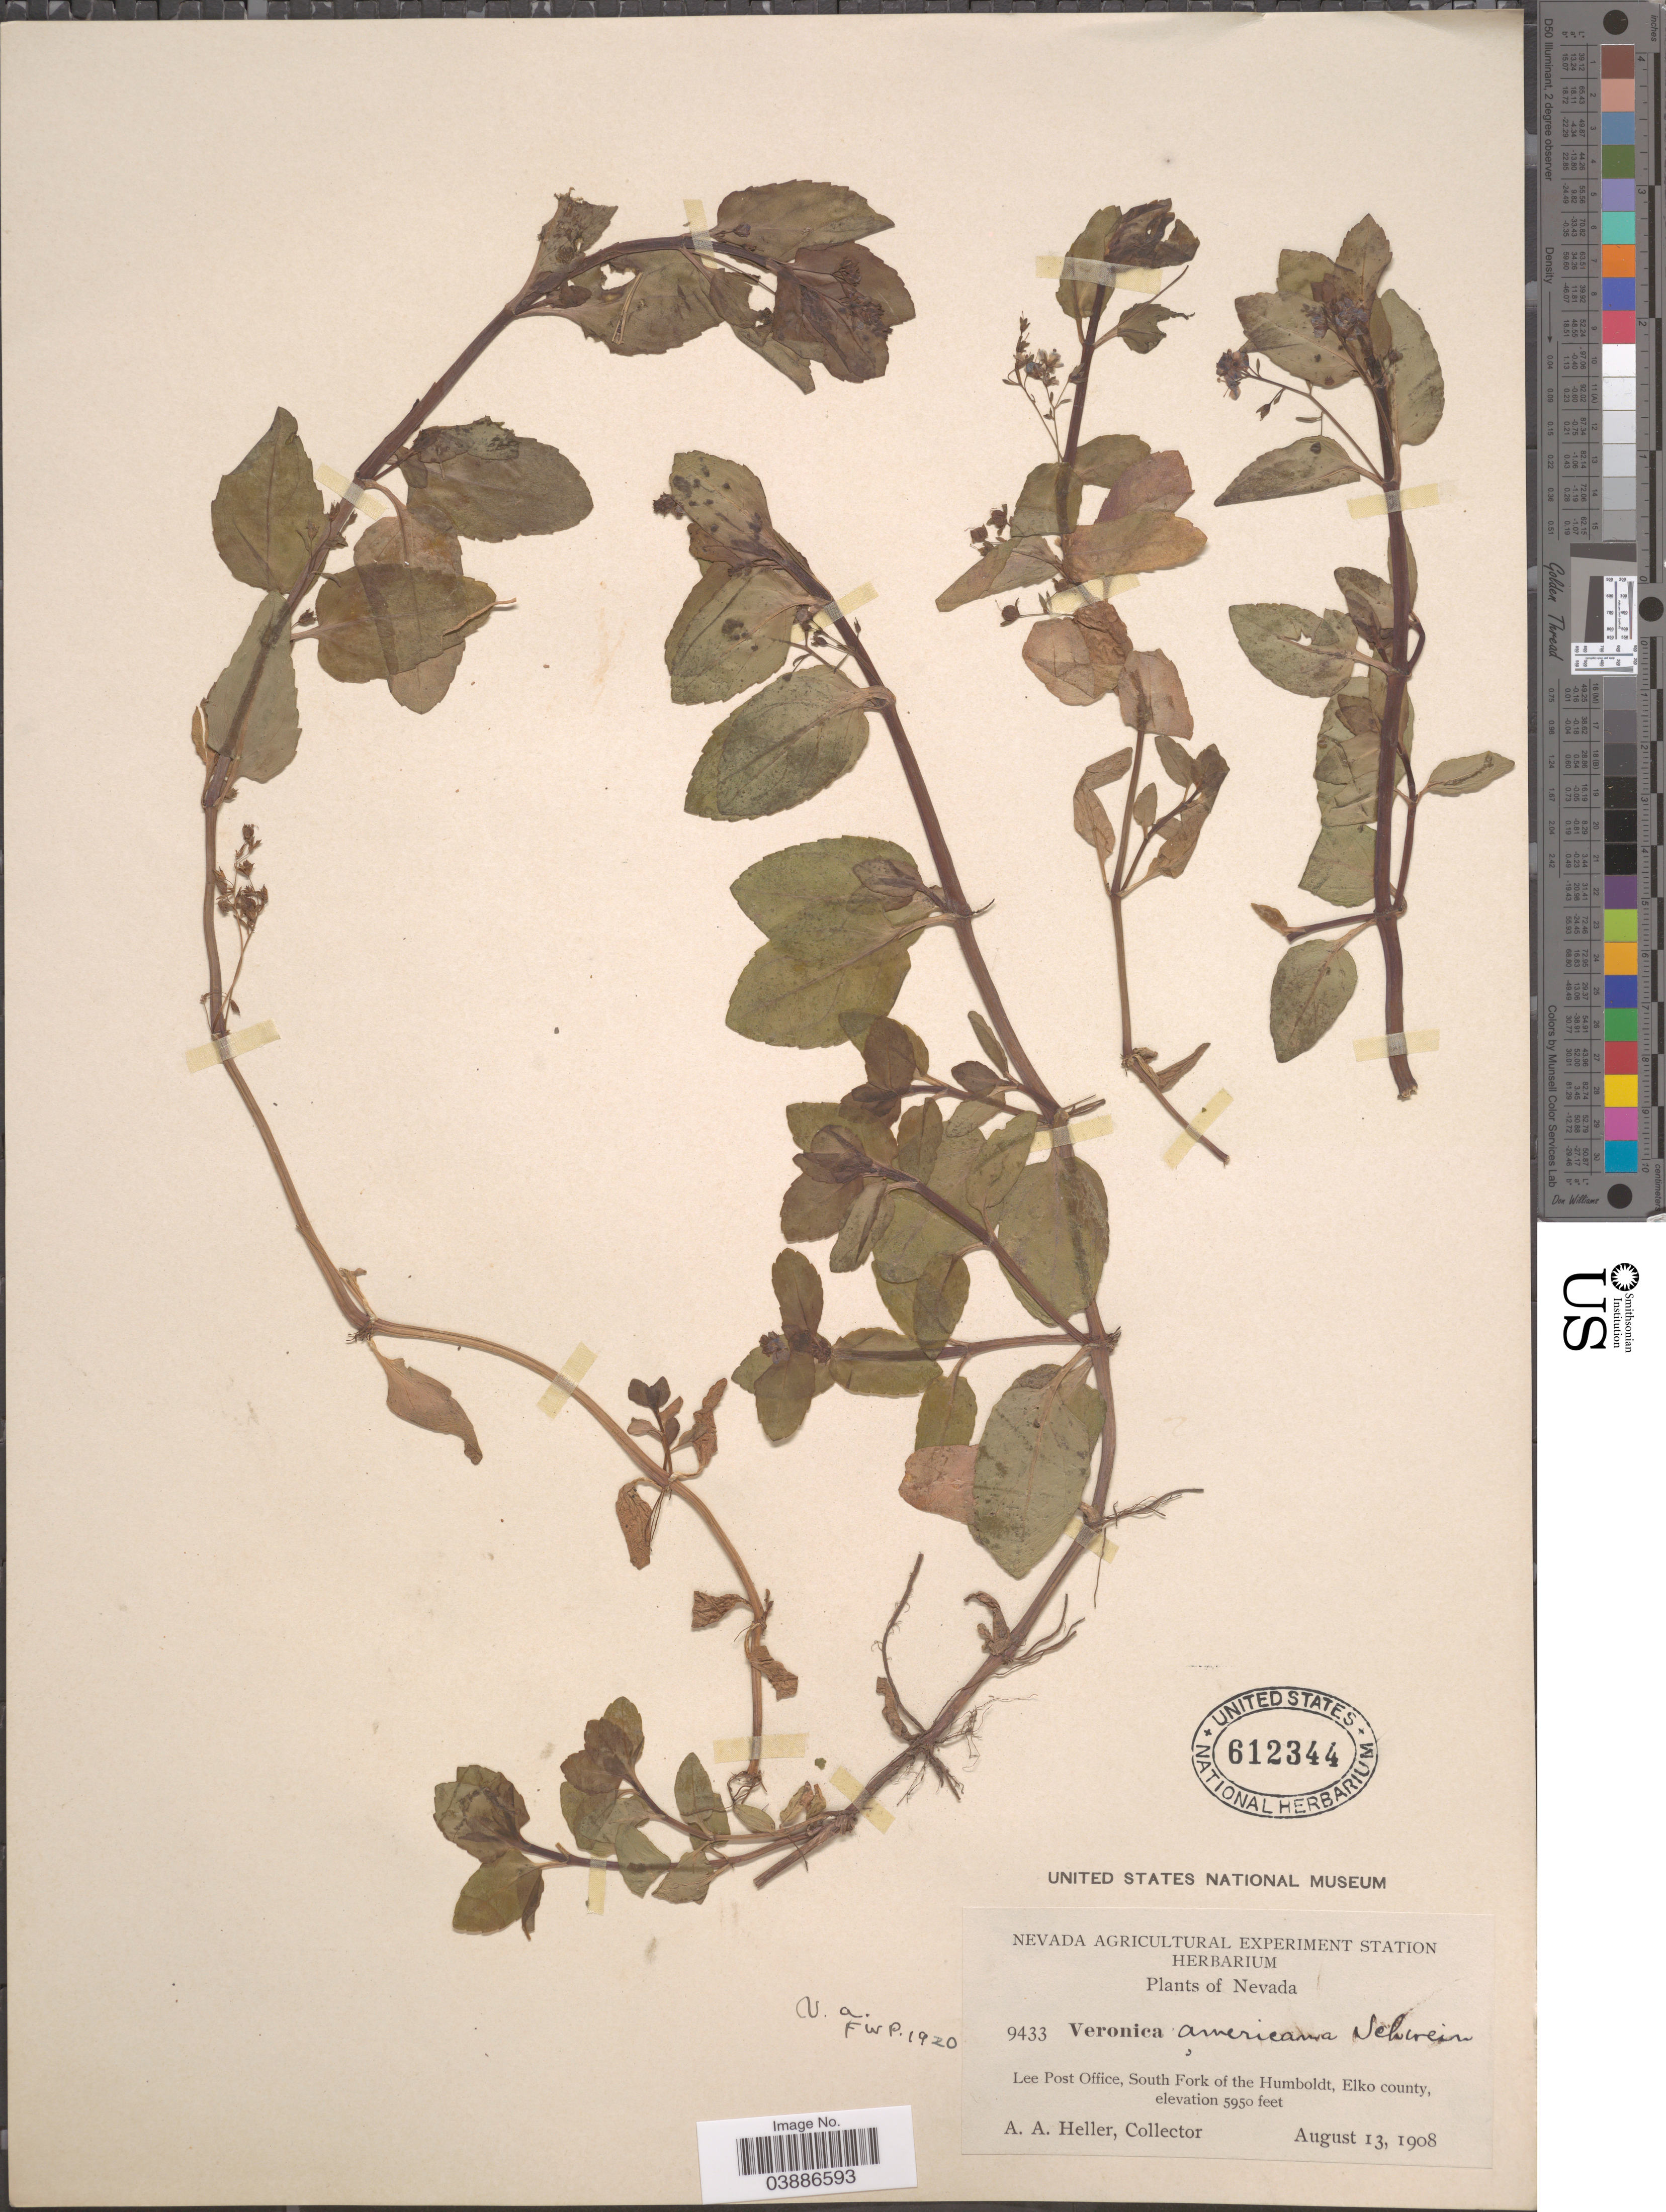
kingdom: Plantae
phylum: Tracheophyta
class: Magnoliopsida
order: Lamiales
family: Plantaginaceae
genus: Veronica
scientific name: Veronica americana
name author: Schwein. ex Benth.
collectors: A. A. Heller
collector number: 9433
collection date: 1908-08-13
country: United States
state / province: Nevada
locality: Lee Post Office, South Fork of the Humboldt, Elko county.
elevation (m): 1814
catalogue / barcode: US 612344